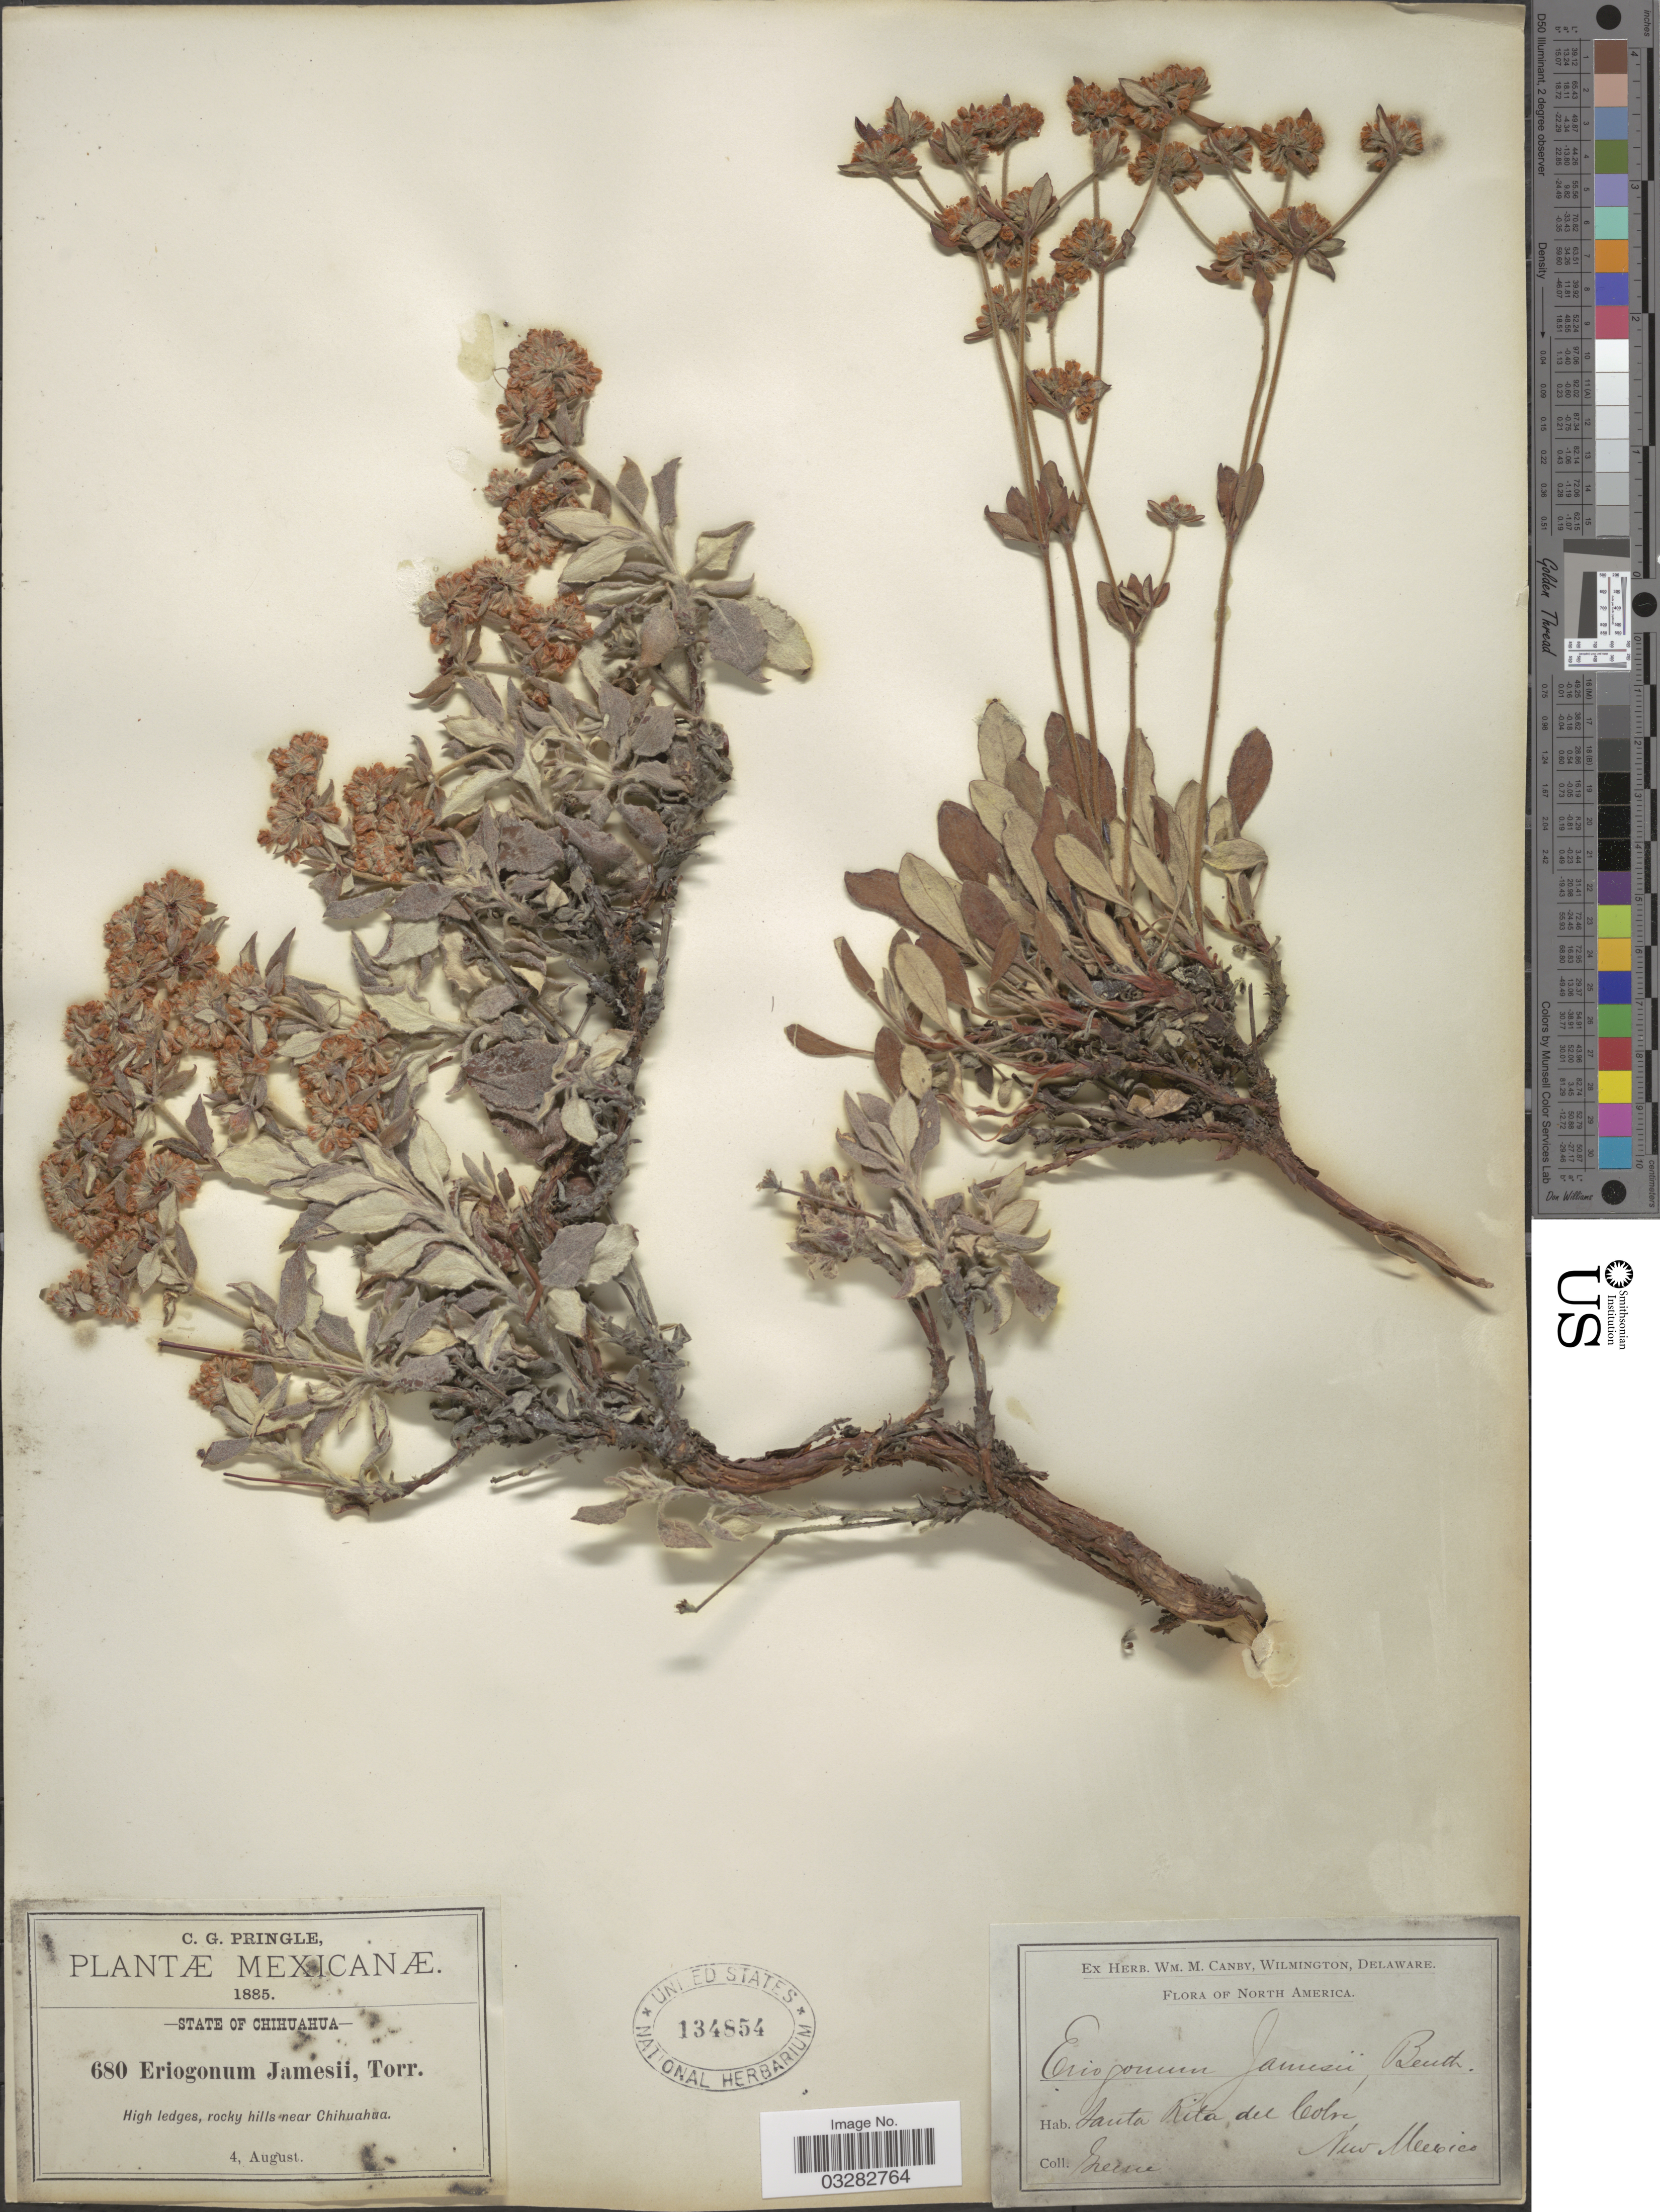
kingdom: Plantae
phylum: Tracheophyta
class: Magnoliopsida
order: Caryophyllales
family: Polygonaceae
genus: Eriogonum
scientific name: Eriogonum jamesii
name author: Benth.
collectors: C. G. Pringle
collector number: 680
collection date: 1885-08-04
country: Mexico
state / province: Chihuahua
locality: Near Chihuahua.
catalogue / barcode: US 134854